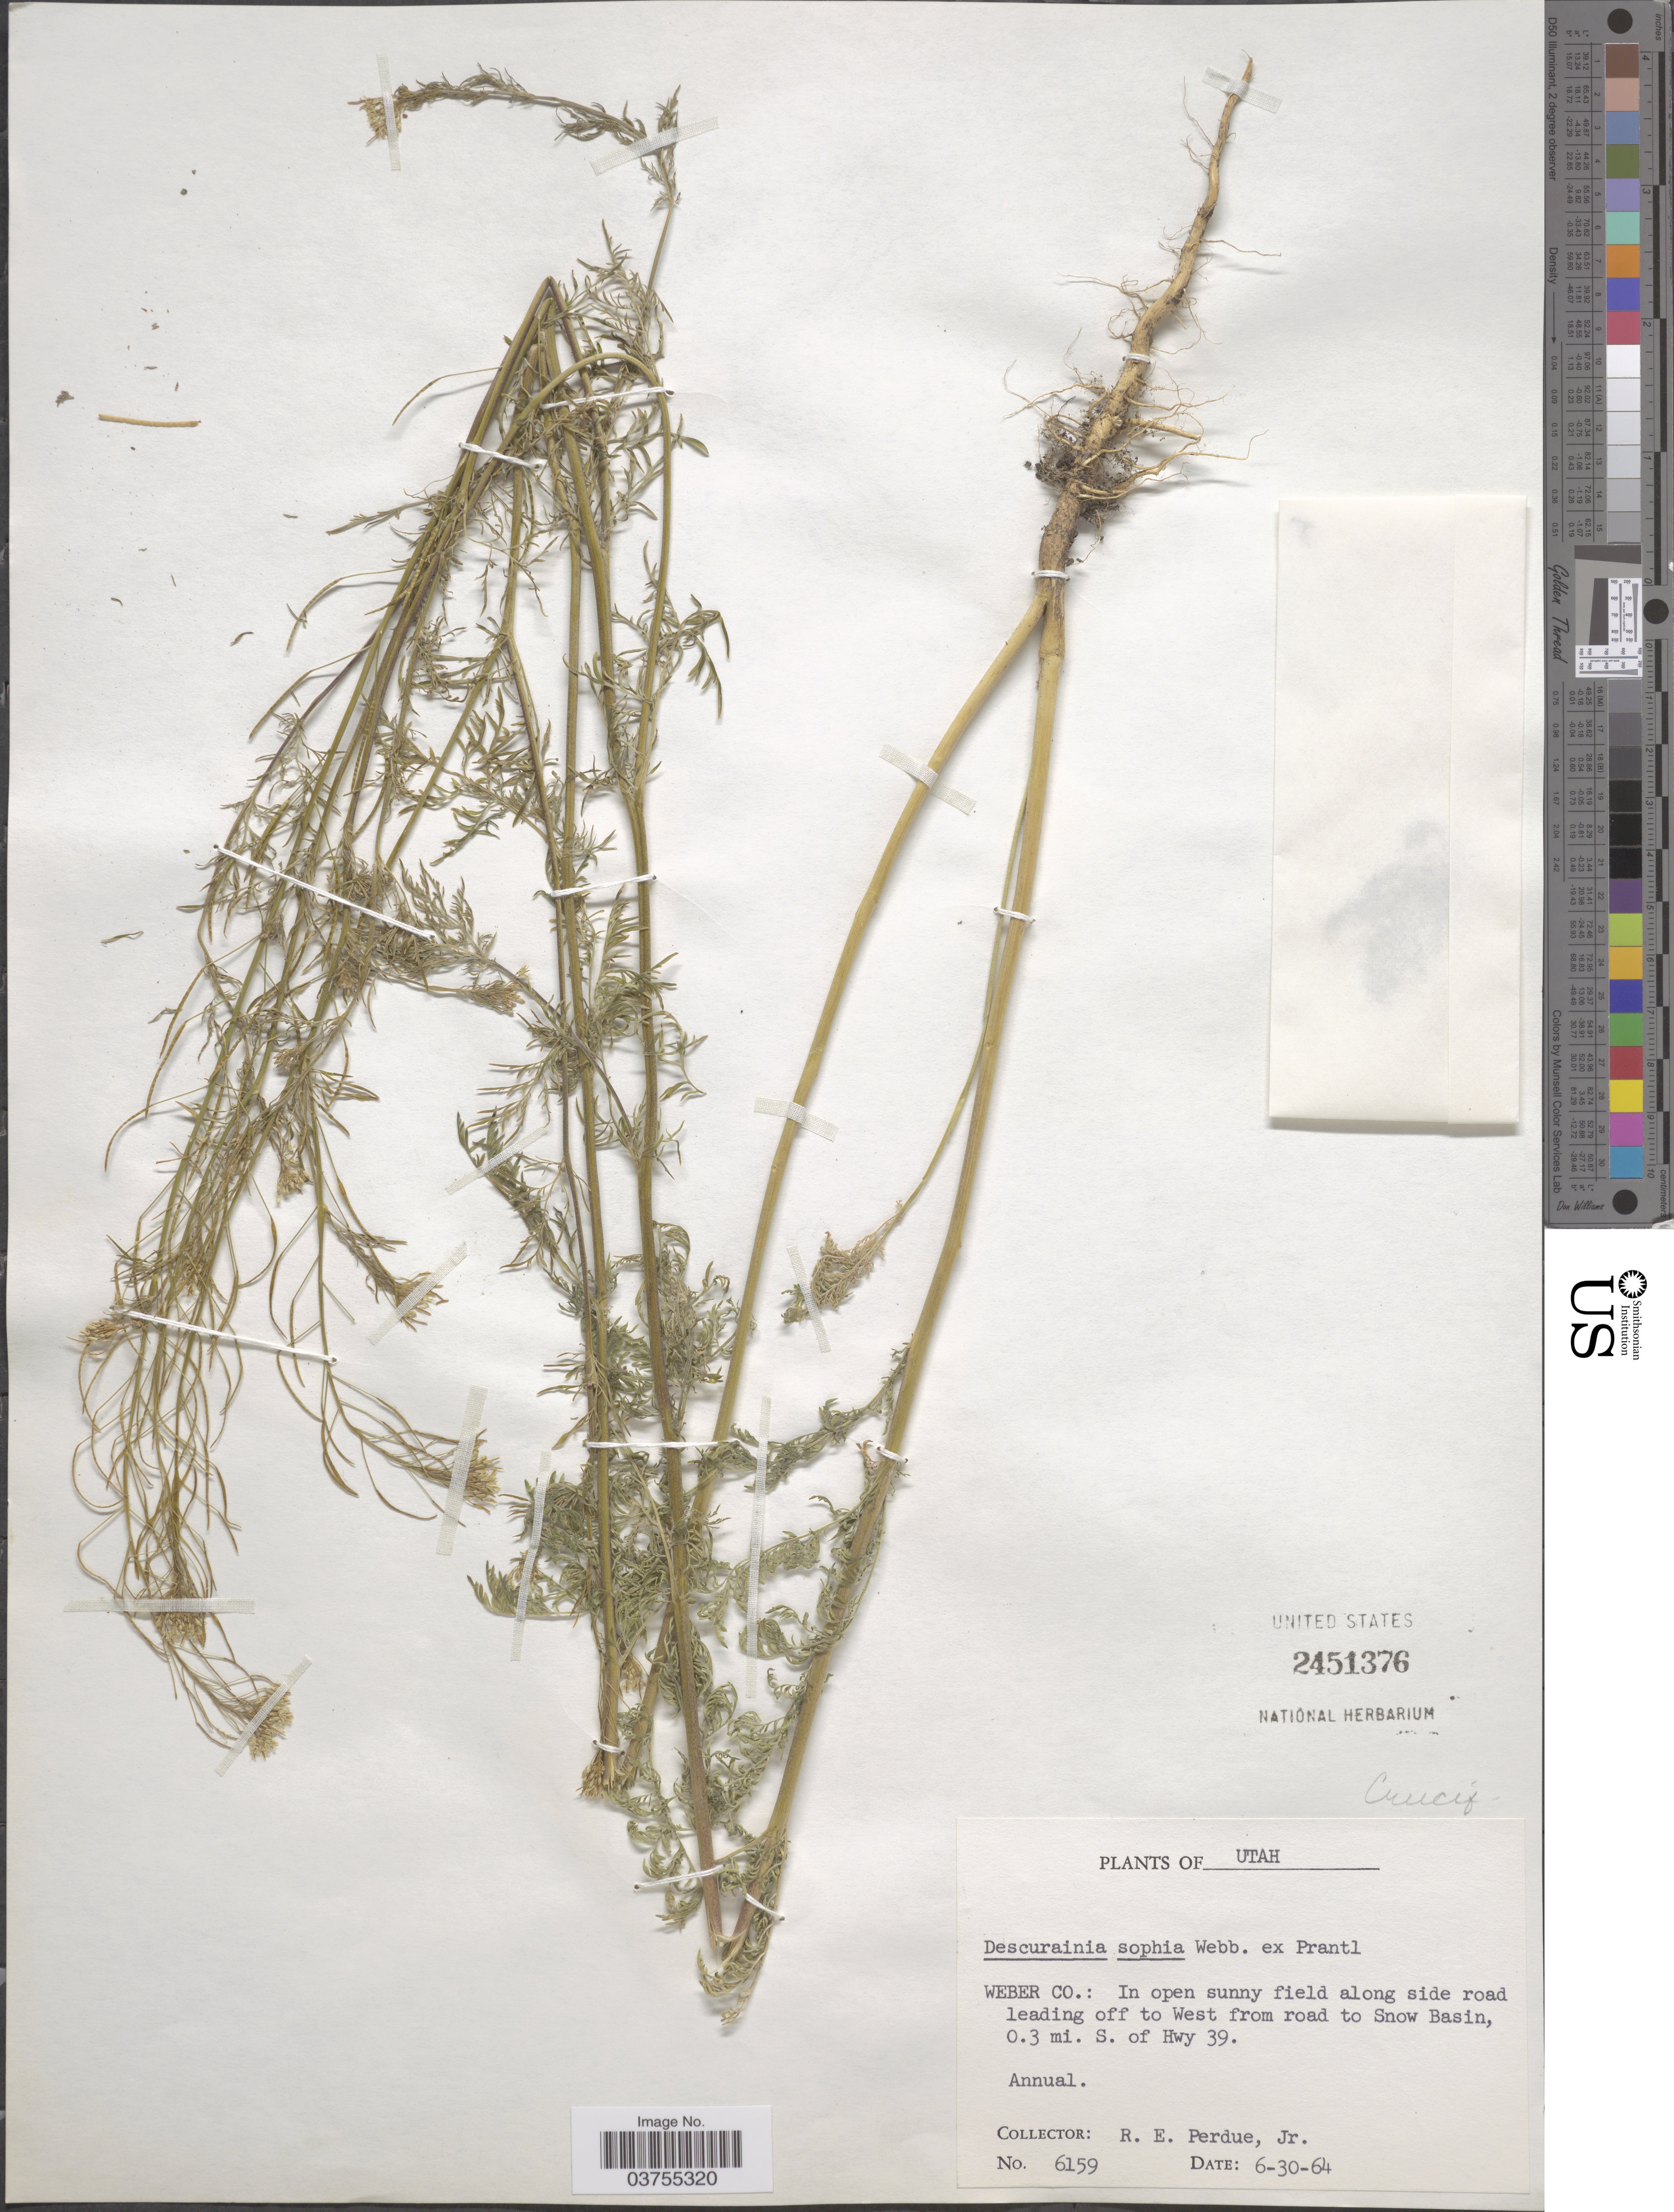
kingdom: Plantae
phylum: Tracheophyta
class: Magnoliopsida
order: Brassicales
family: Brassicaceae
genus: Descurainia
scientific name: Descurainia sophia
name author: (L.) Webb ex Prantl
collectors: R. E. Perdue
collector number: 6159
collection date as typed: Transcribed d/m/y: 30/6/64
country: United States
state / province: Utah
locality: Weber Co.: In open sunny field along side road leading off to West from road to Snow Basin, 0.3 mi. S. of Hwy 39.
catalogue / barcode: US 2451376